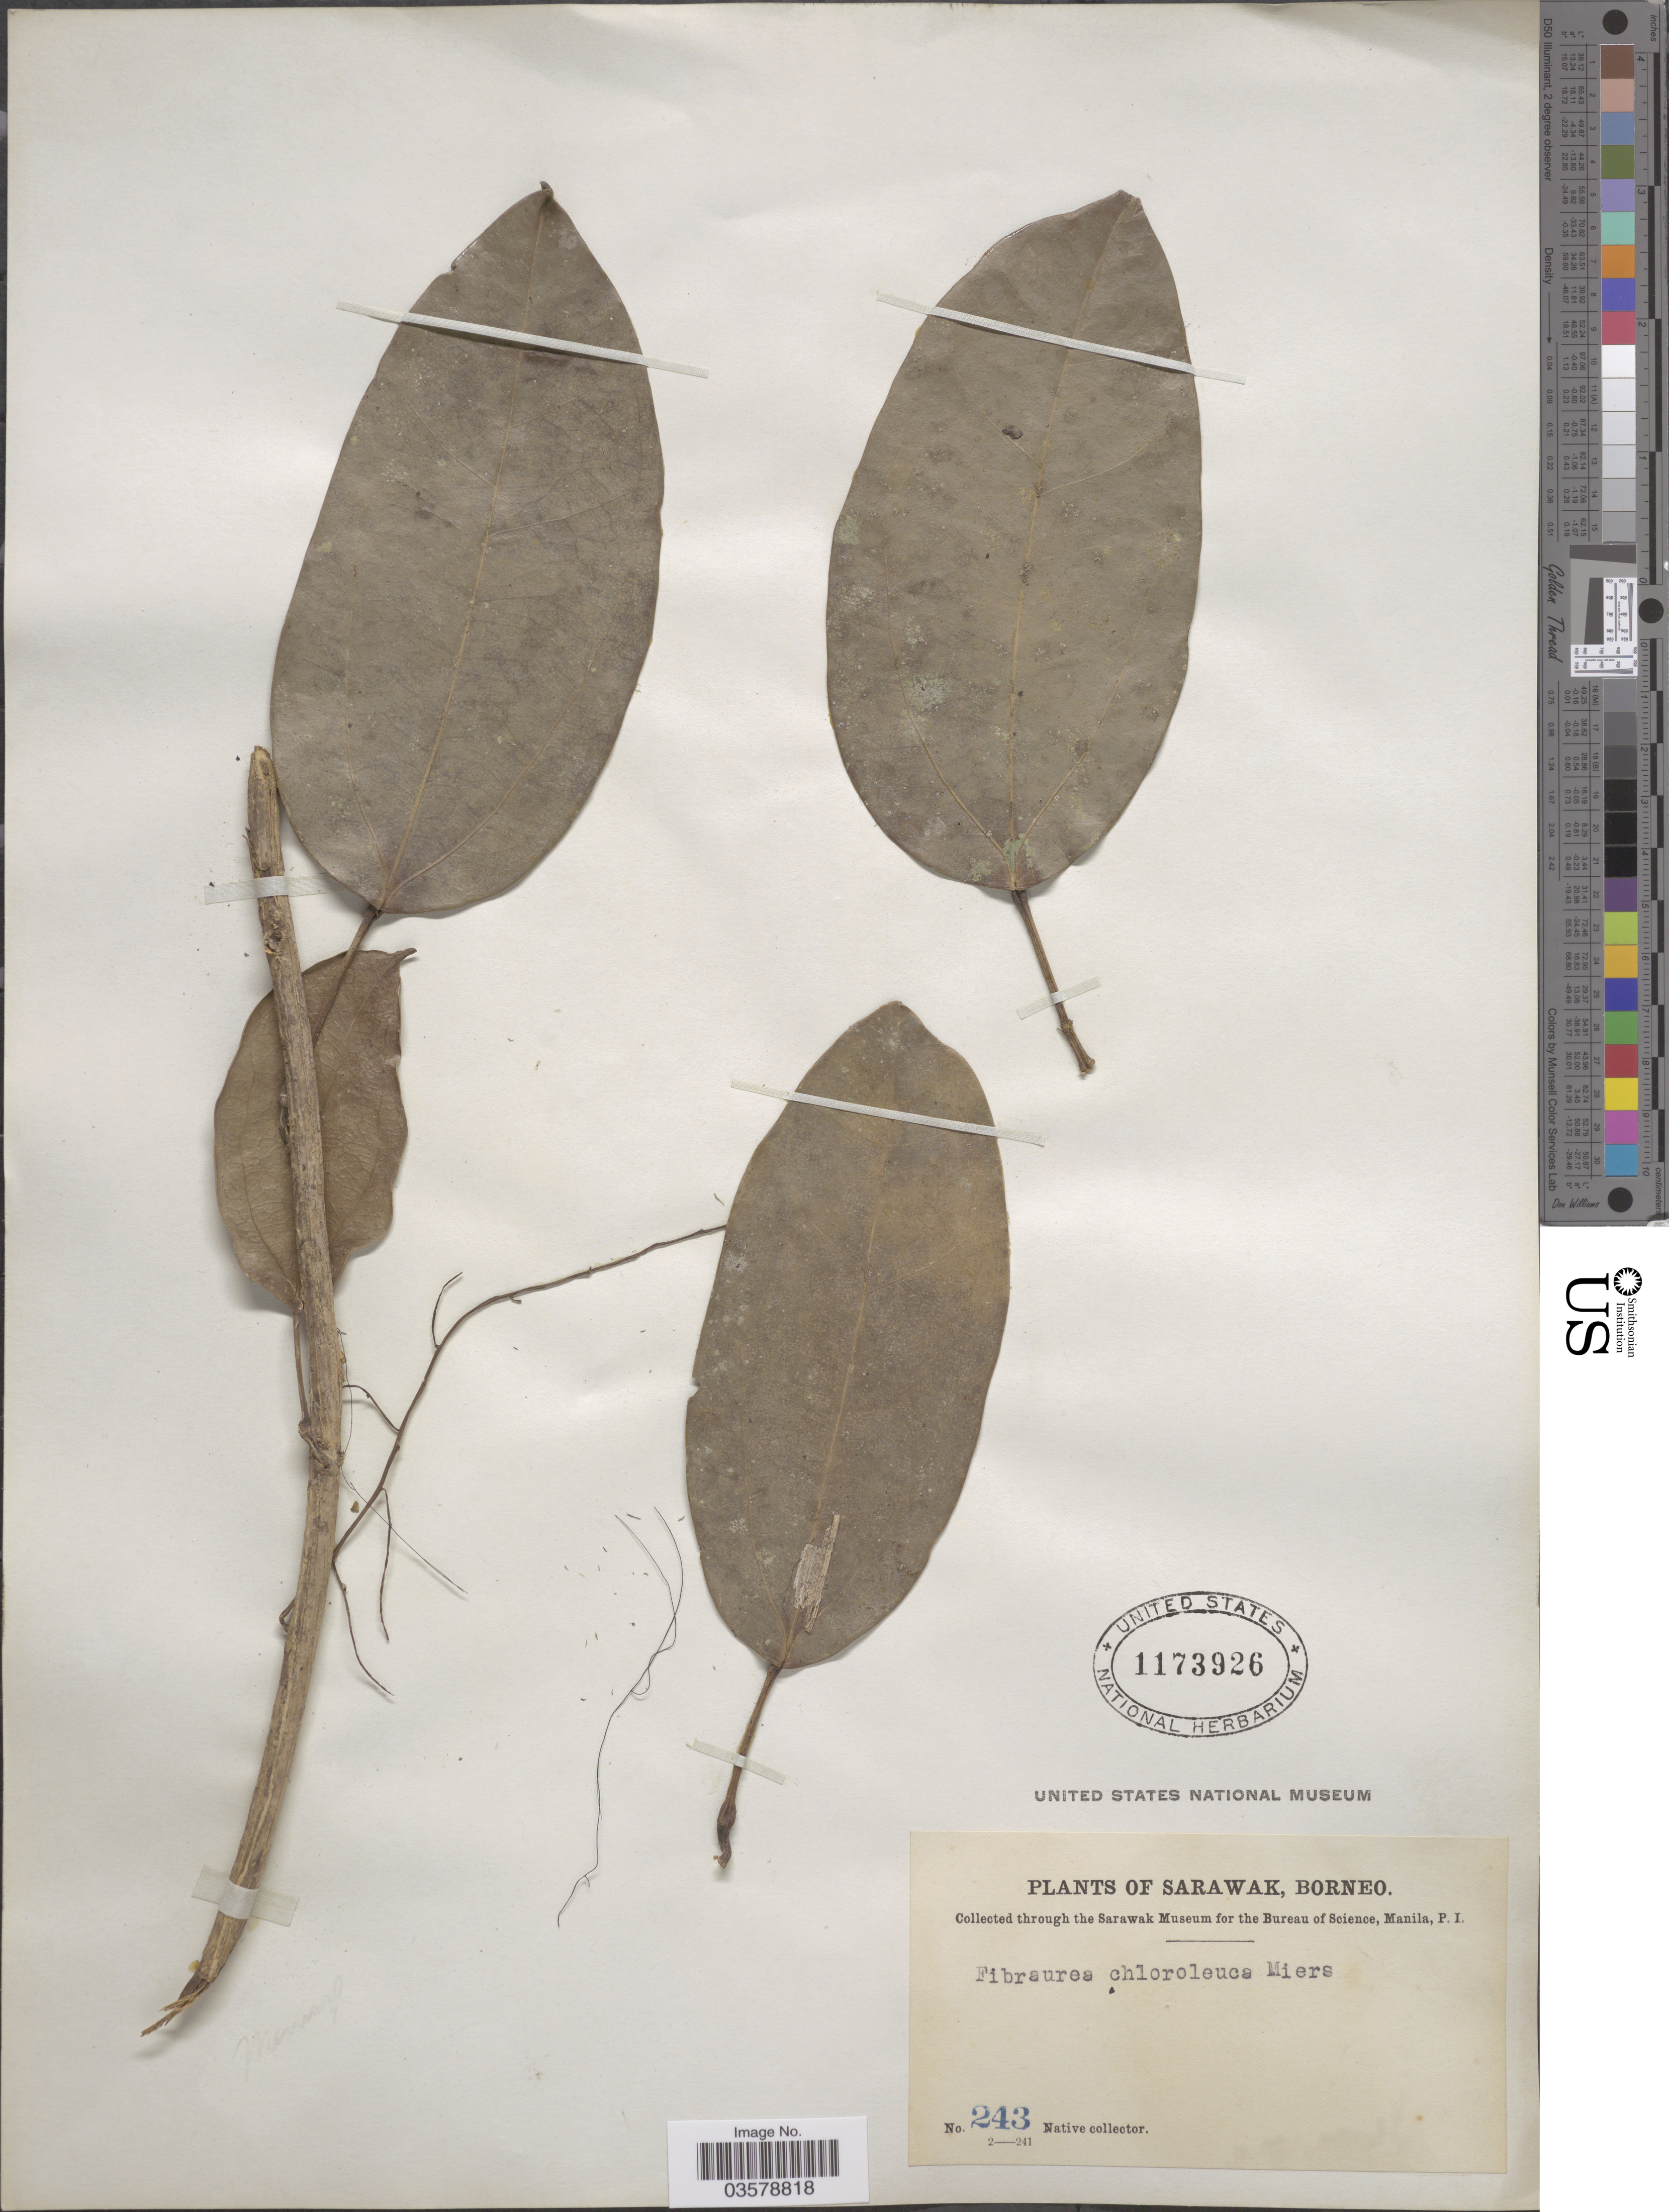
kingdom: Plantae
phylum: Tracheophyta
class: Magnoliopsida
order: Ranunculales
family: Menispermaceae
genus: Fibraurea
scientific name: Fibraurea tinctoria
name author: Lour.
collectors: Native collector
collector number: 243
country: Malaysia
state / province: Sarawak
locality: Borneo.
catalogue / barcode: US 1173926